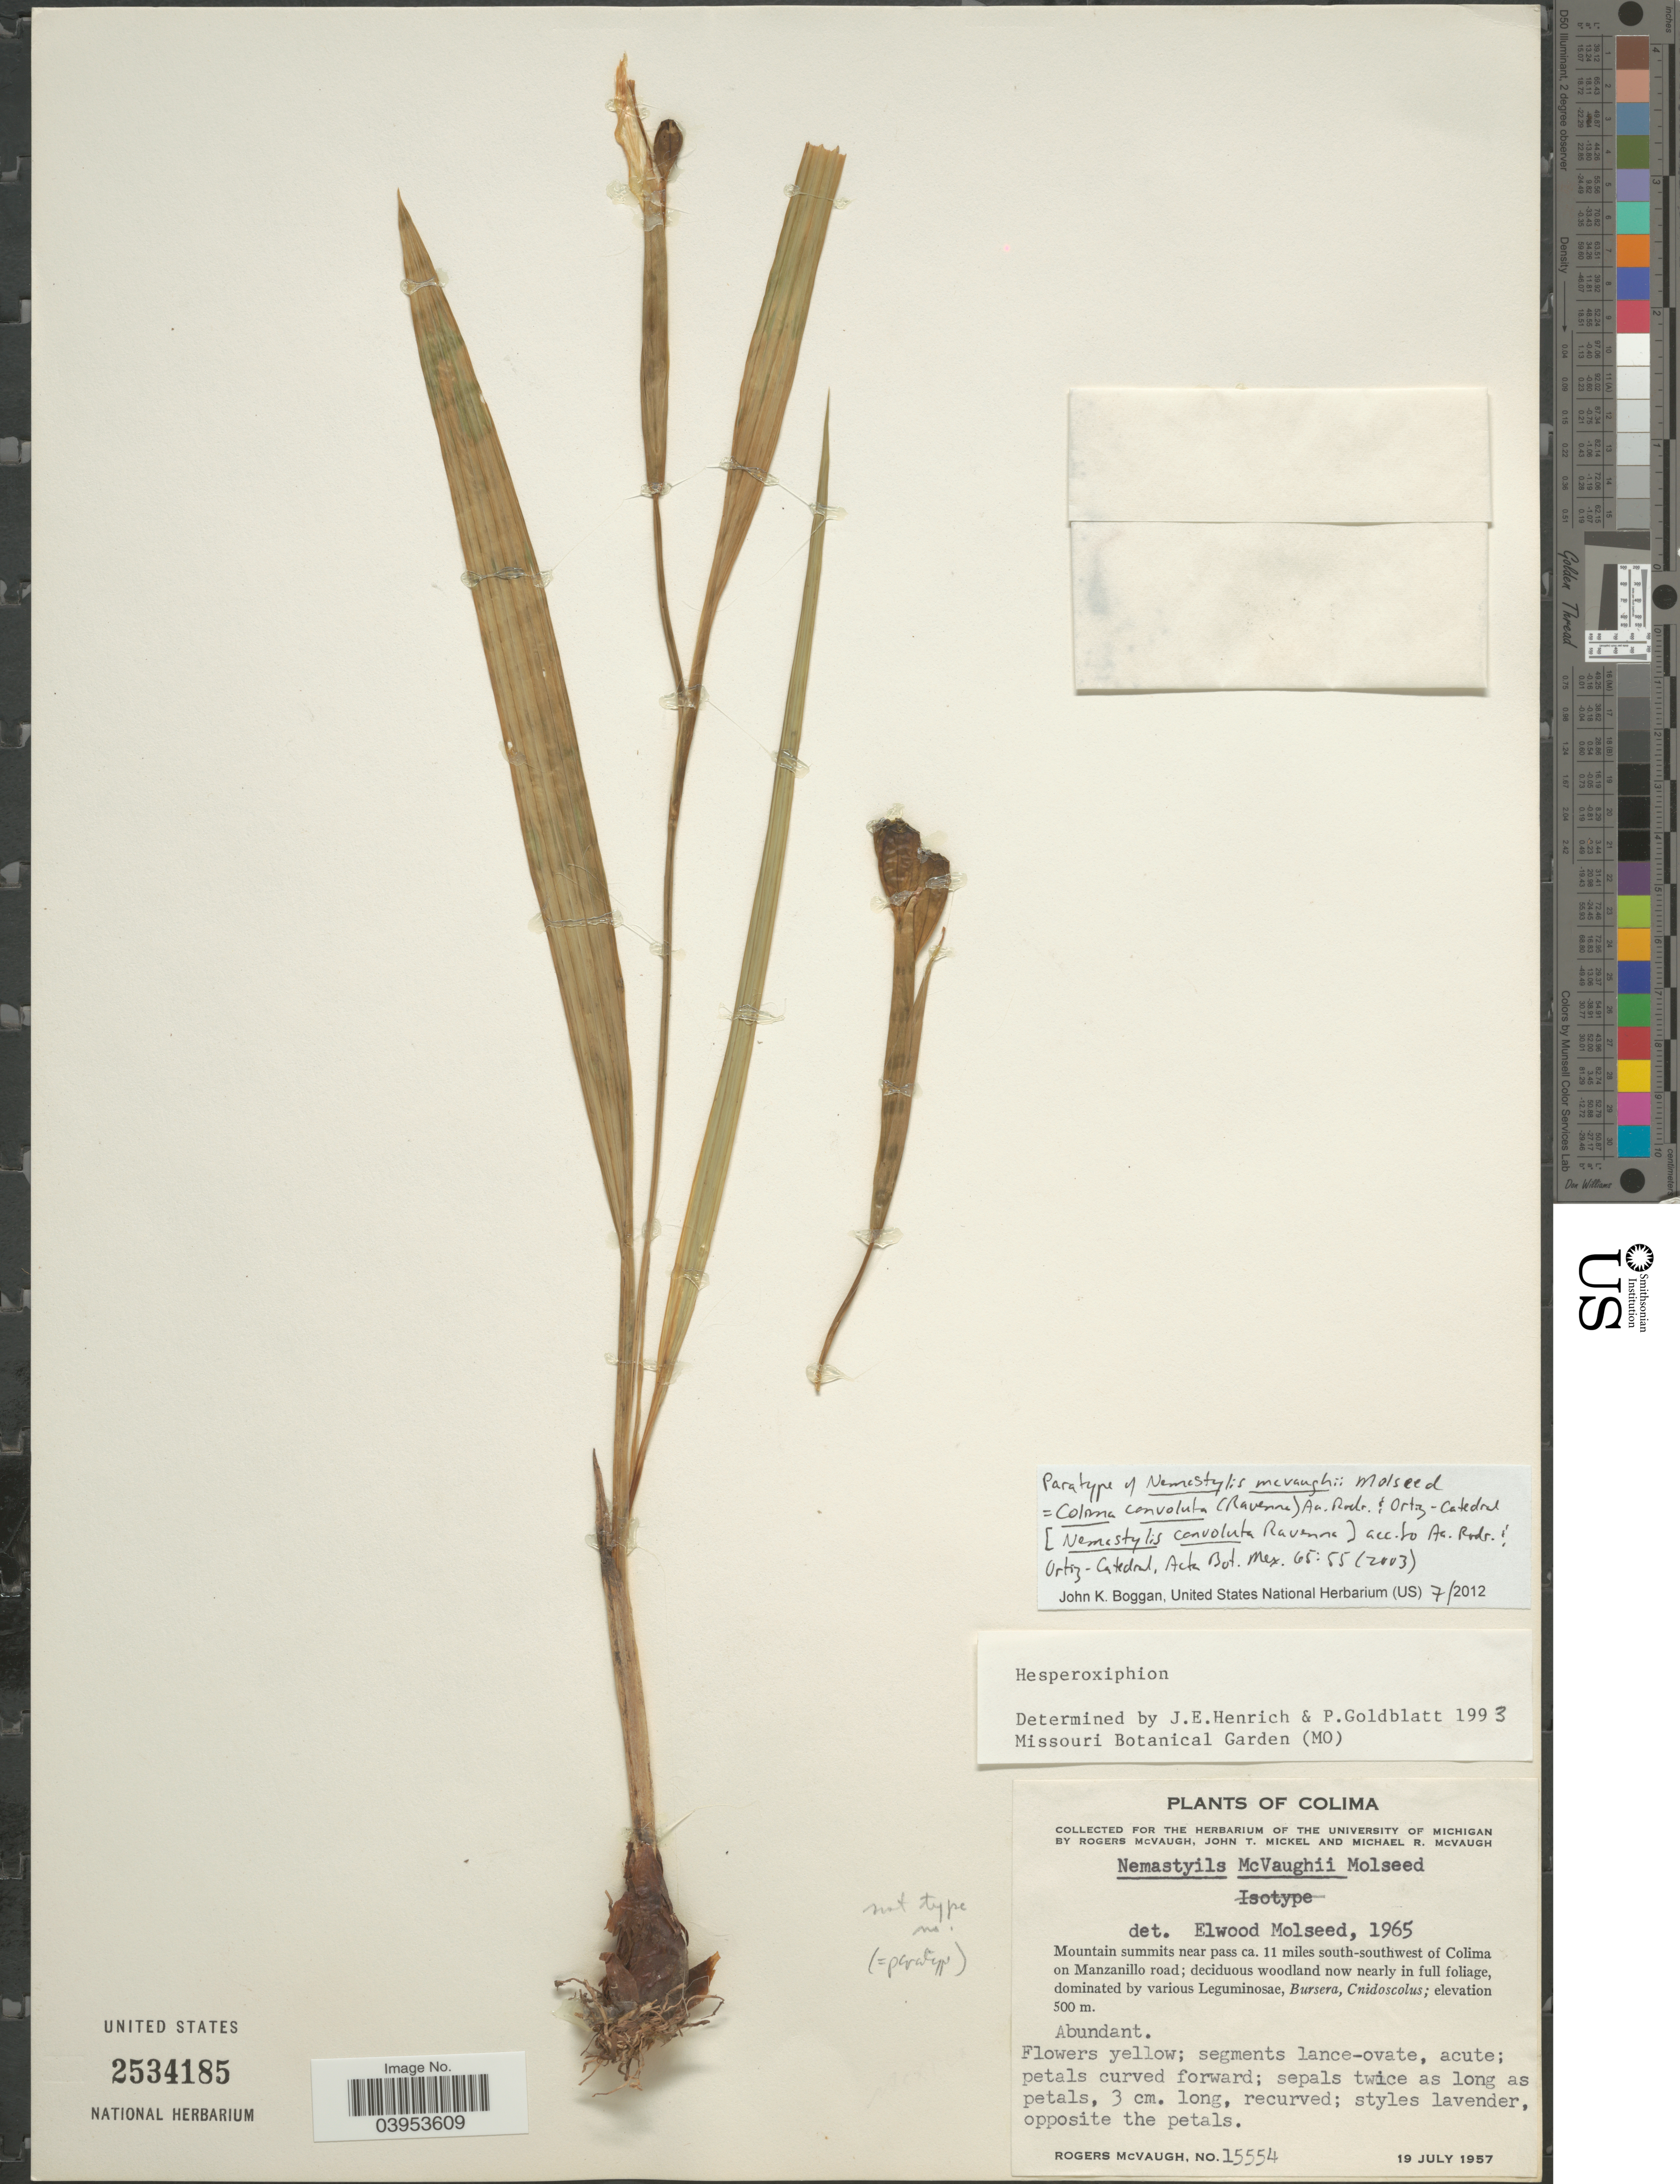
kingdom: Plantae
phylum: Tracheophyta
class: Liliopsida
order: Asparagales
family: Iridaceae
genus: Nemastylis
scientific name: Nemastylis convoluta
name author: Ravenna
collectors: R. McVaugh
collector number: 15554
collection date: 1957-07-19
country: Mexico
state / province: Colima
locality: Mountain summits near pass ca. 11 miles south-southwest of Colima on Manzanillo road.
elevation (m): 500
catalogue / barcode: US 2534185